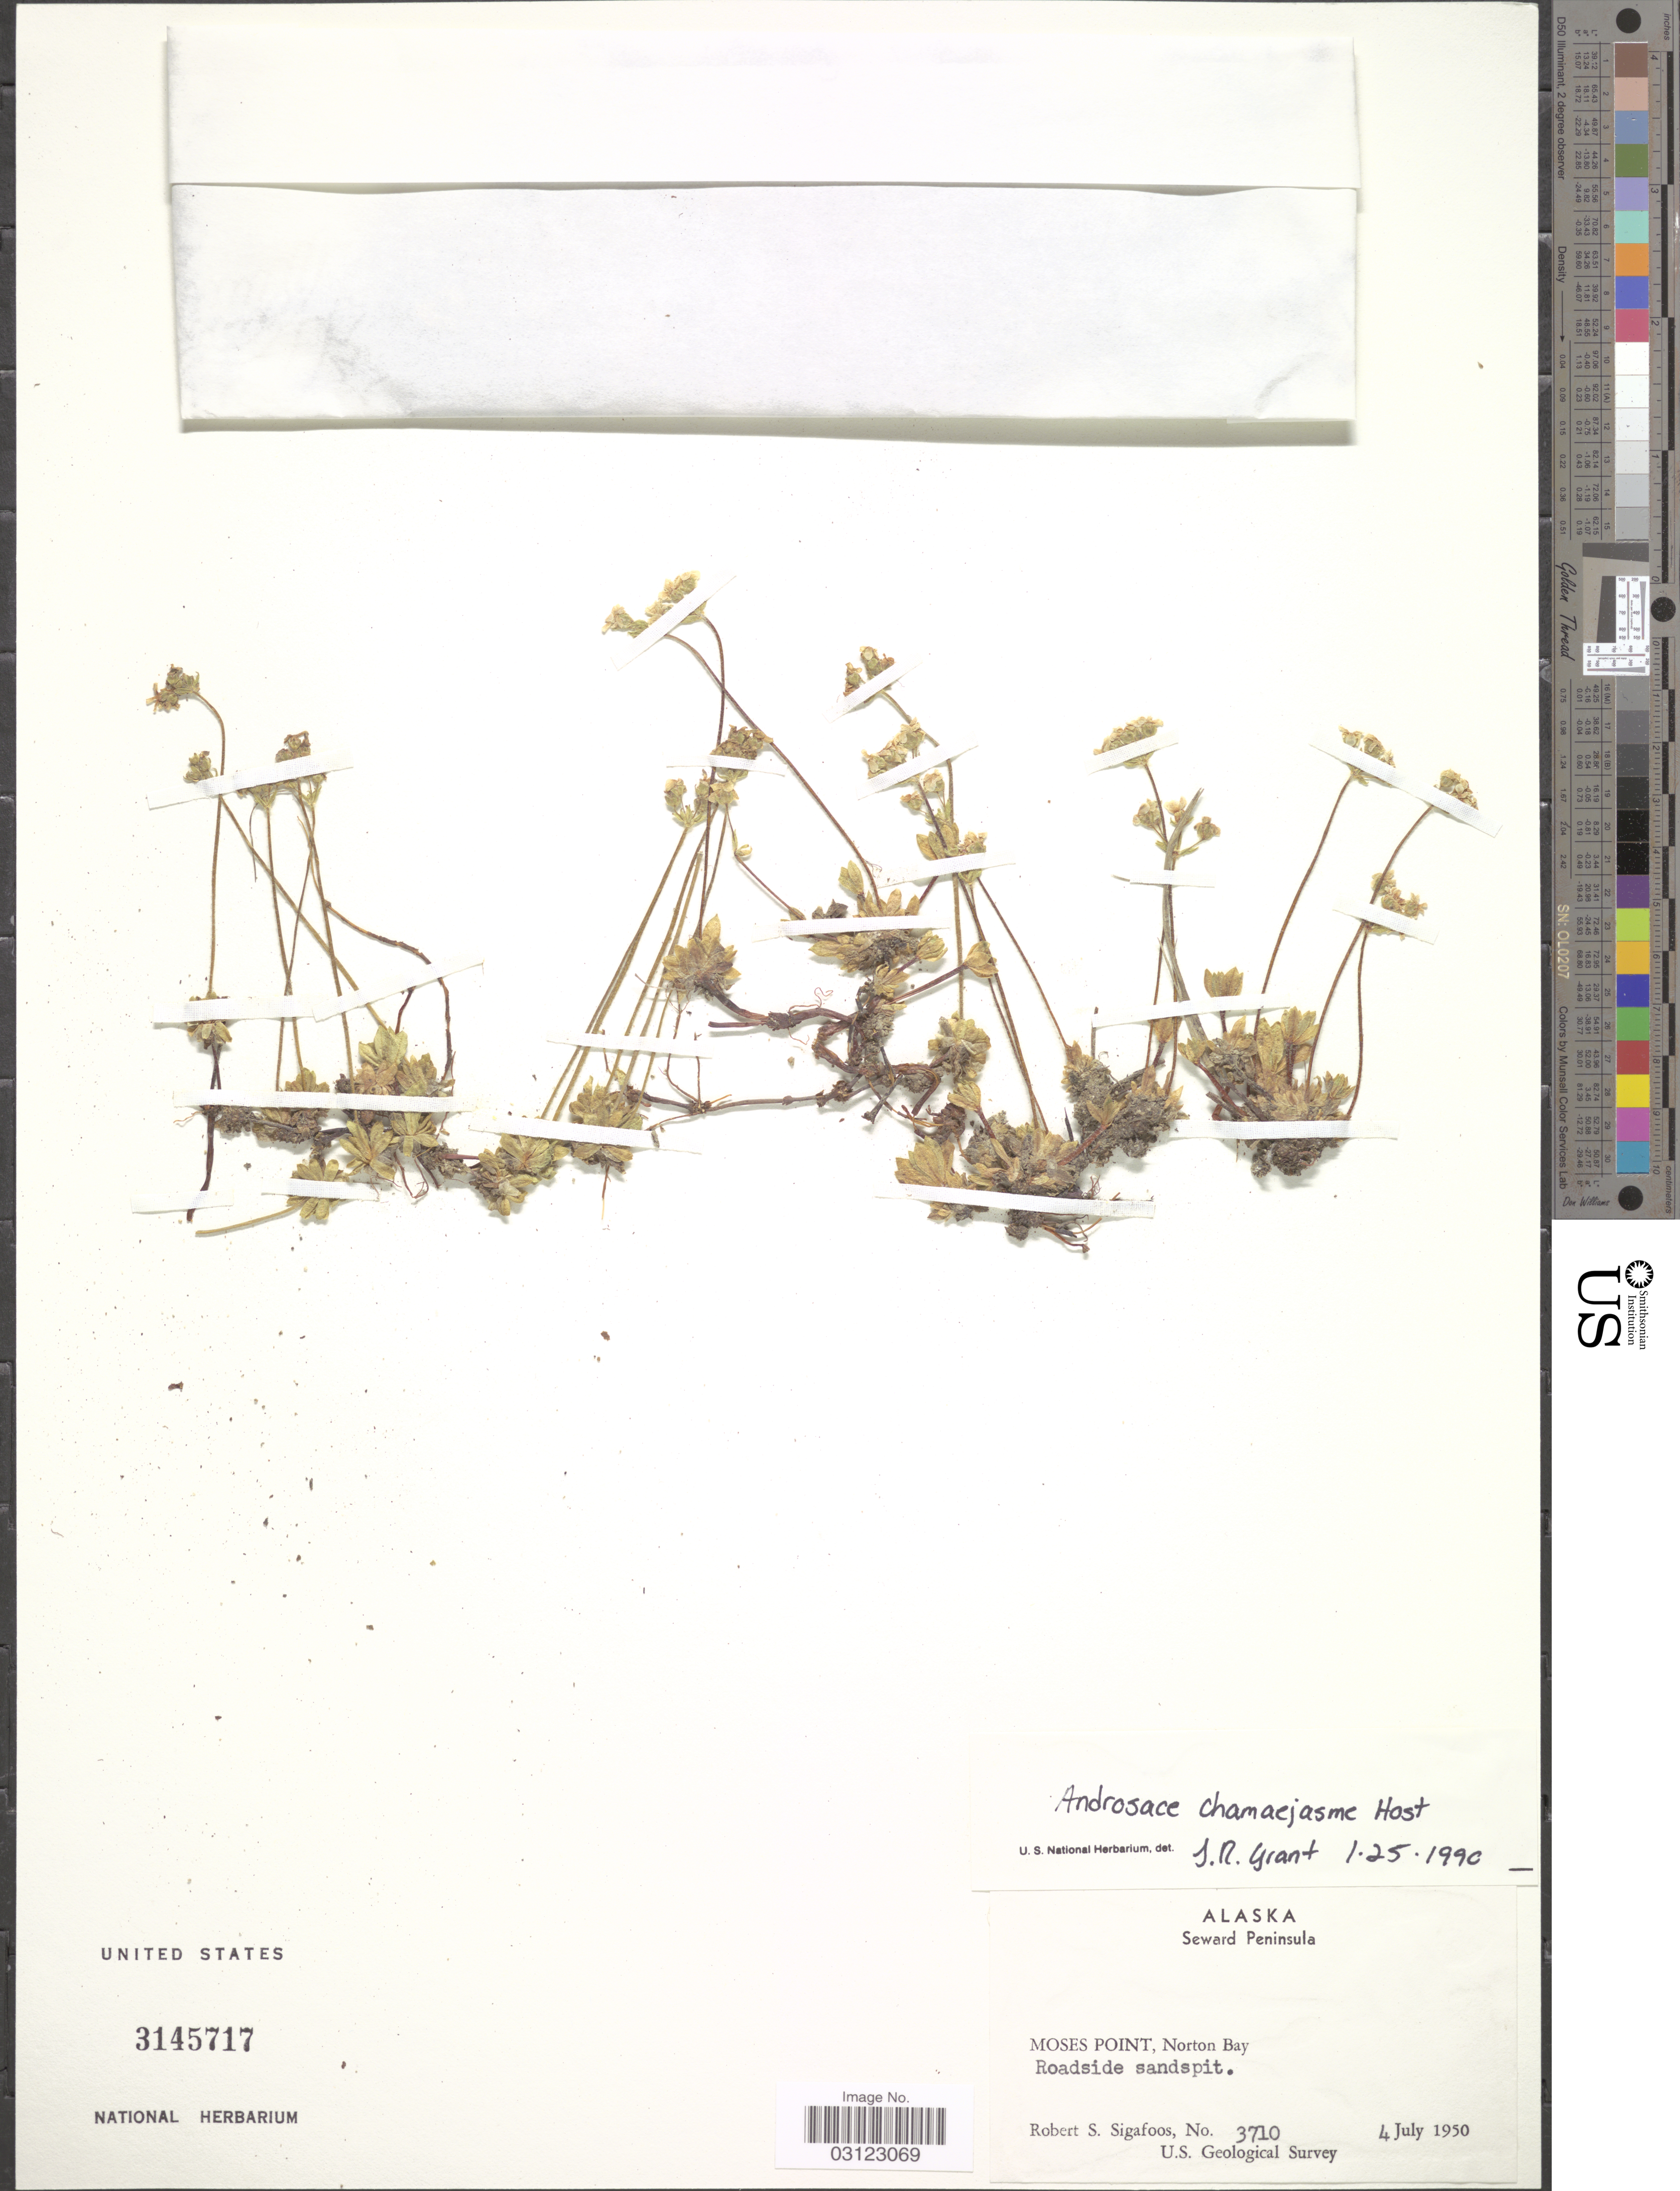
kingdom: Plantae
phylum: Tracheophyta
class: Magnoliopsida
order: Ericales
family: Primulaceae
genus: Androsace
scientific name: Androsace chamaejasme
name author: Wulfen ex Host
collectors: R. Sigafoos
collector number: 3710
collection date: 1950-07-04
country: United States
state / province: Alaska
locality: Seward Peninsula. Moses Point, Norton Bay. Roadside sandspit.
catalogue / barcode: US 3145717